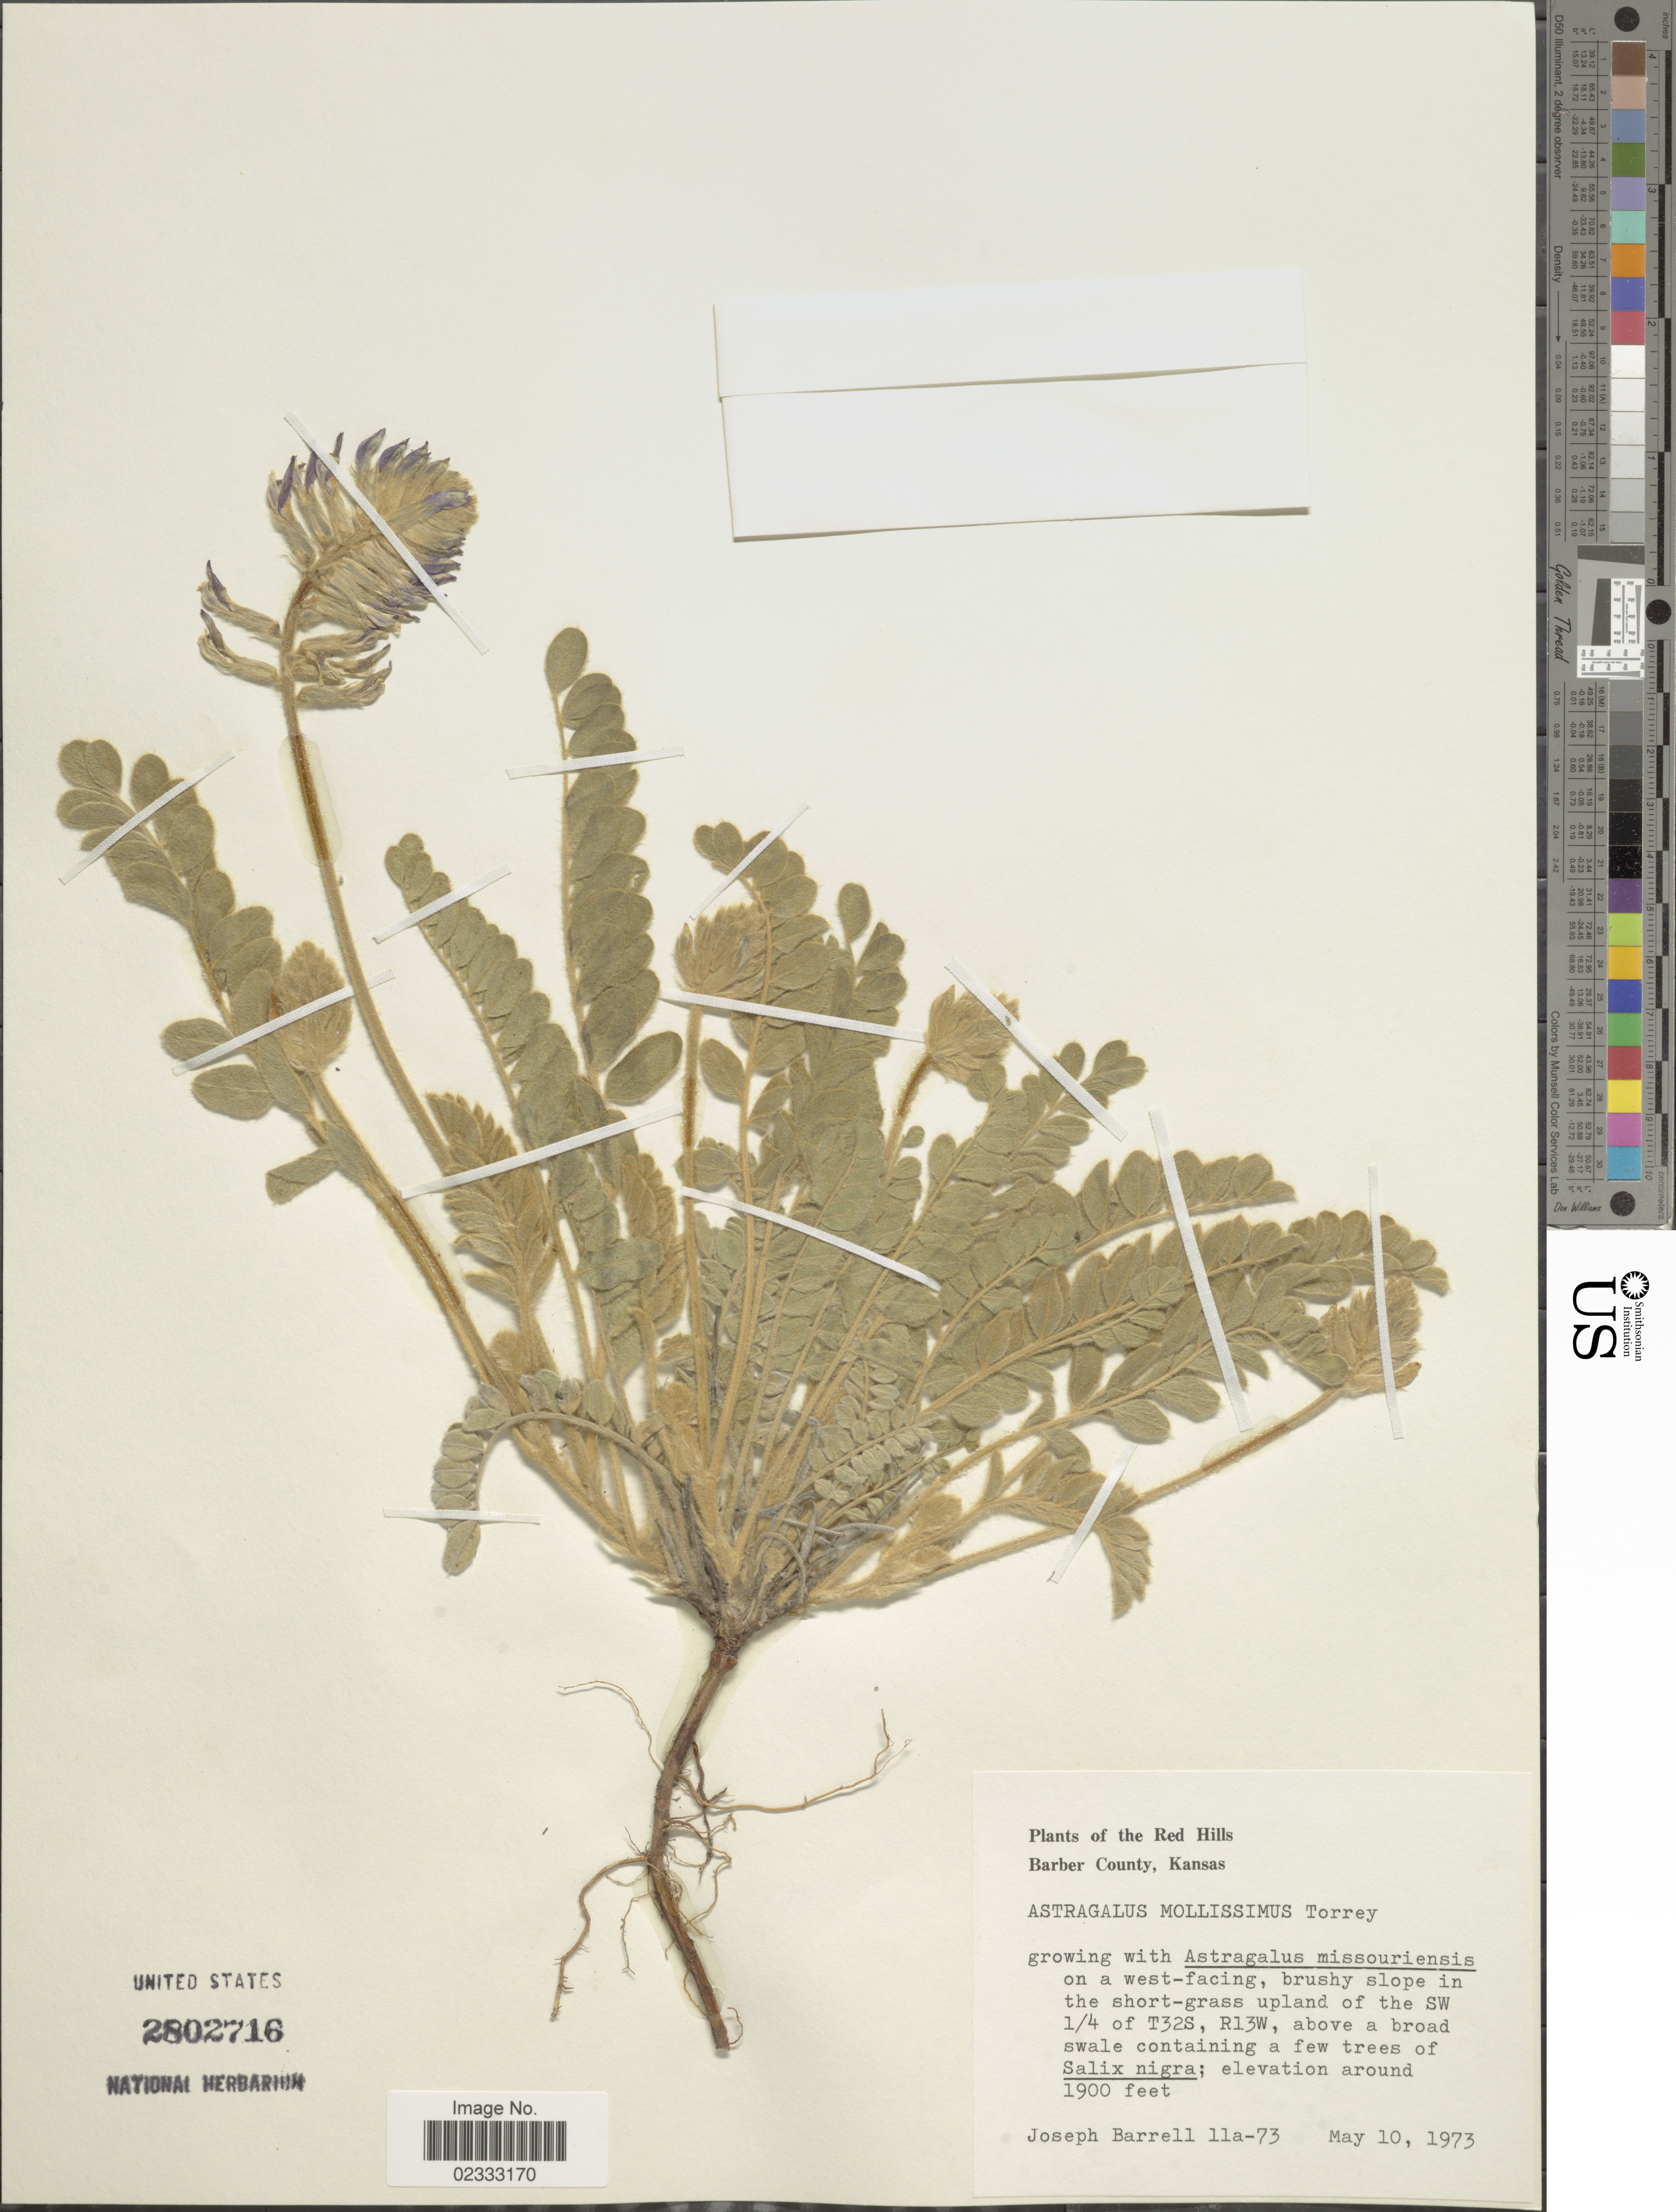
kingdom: Plantae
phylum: Tracheophyta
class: Magnoliopsida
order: Fabales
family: Fabaceae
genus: Astragalus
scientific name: Astragalus mollissimus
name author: Torr.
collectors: J. Barrell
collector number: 11a-73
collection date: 1973-05-10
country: United States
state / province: Kansas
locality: Red Hills, Barber County, Kansas, on a west-facing, brushy slope in the short -grass upland of the SW 1/.4 of T32S, R13W, above a broad swale.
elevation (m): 579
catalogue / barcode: US 2802716